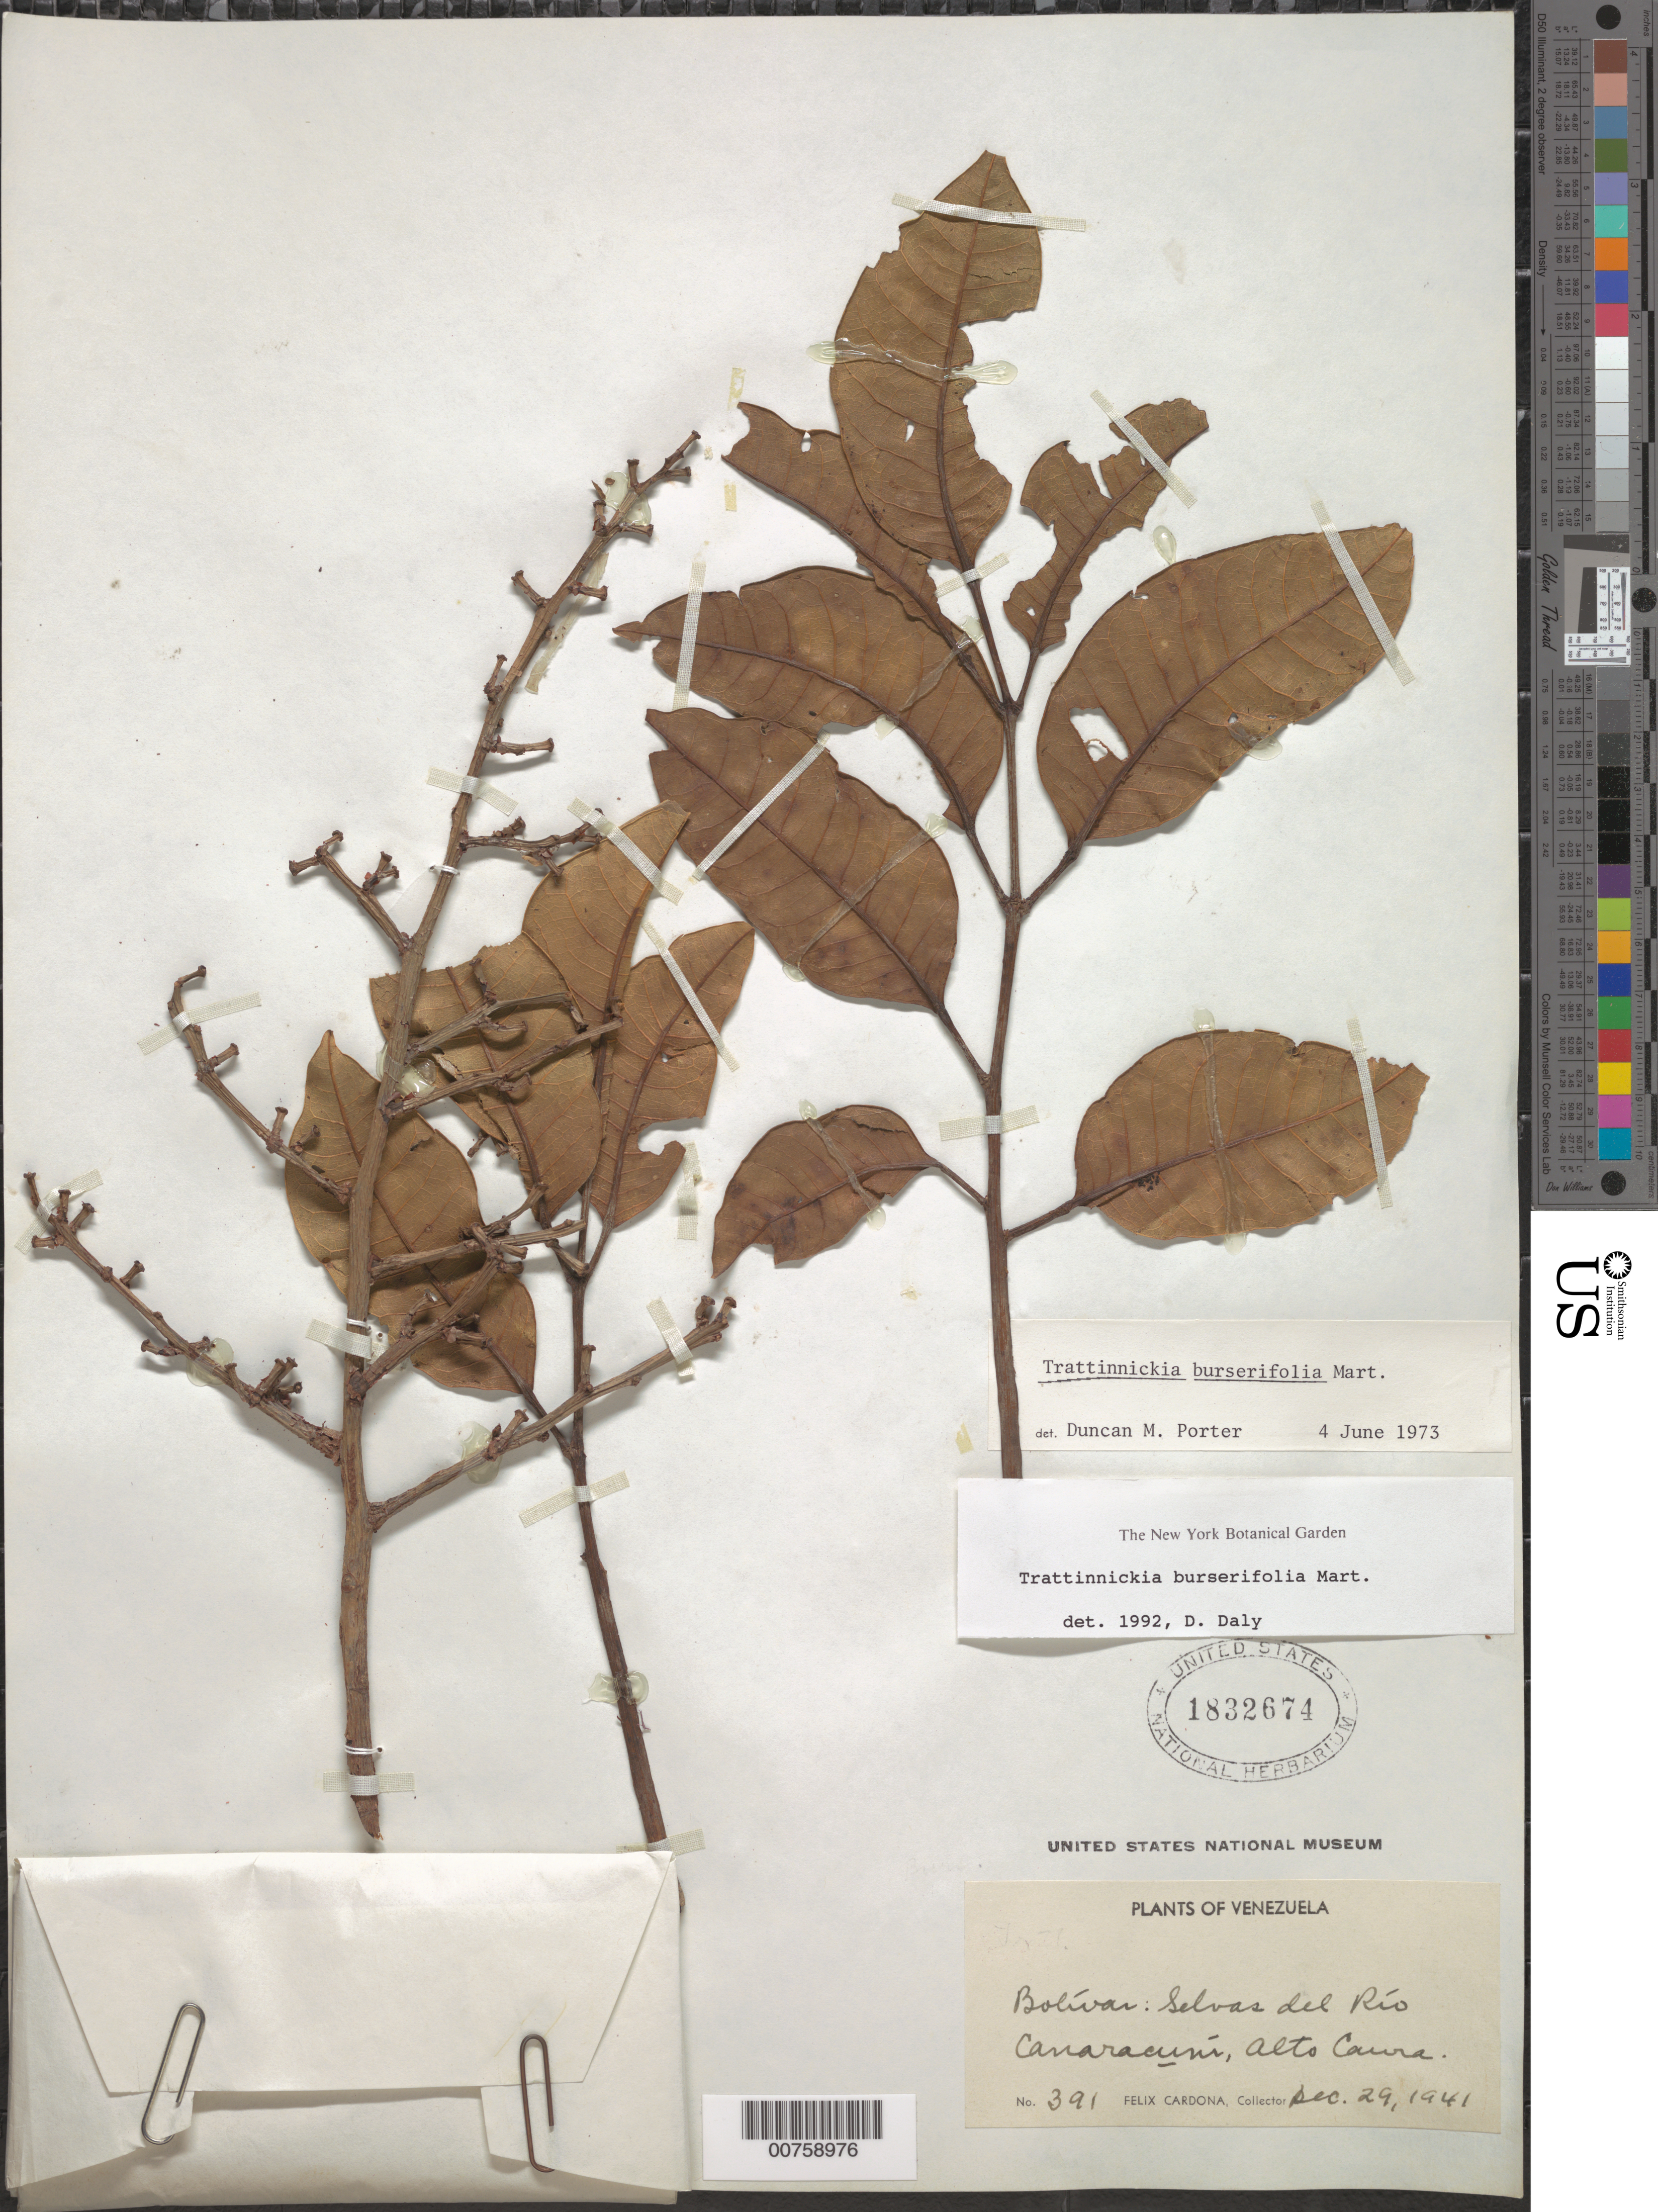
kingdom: Plantae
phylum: Tracheophyta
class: Magnoliopsida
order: Sapindales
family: Burseraceae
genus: Trattinnickia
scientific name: Trattinnickia burserifolia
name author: Mart.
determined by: Daly, D. C.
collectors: F. Cardona Puig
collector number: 391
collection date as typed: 29-Dec-41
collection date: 1941-12-29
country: Venezuela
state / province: Bolívar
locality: Río Carraracuní, Alto Caura, Guayana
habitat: Selvas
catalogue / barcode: US 1832674